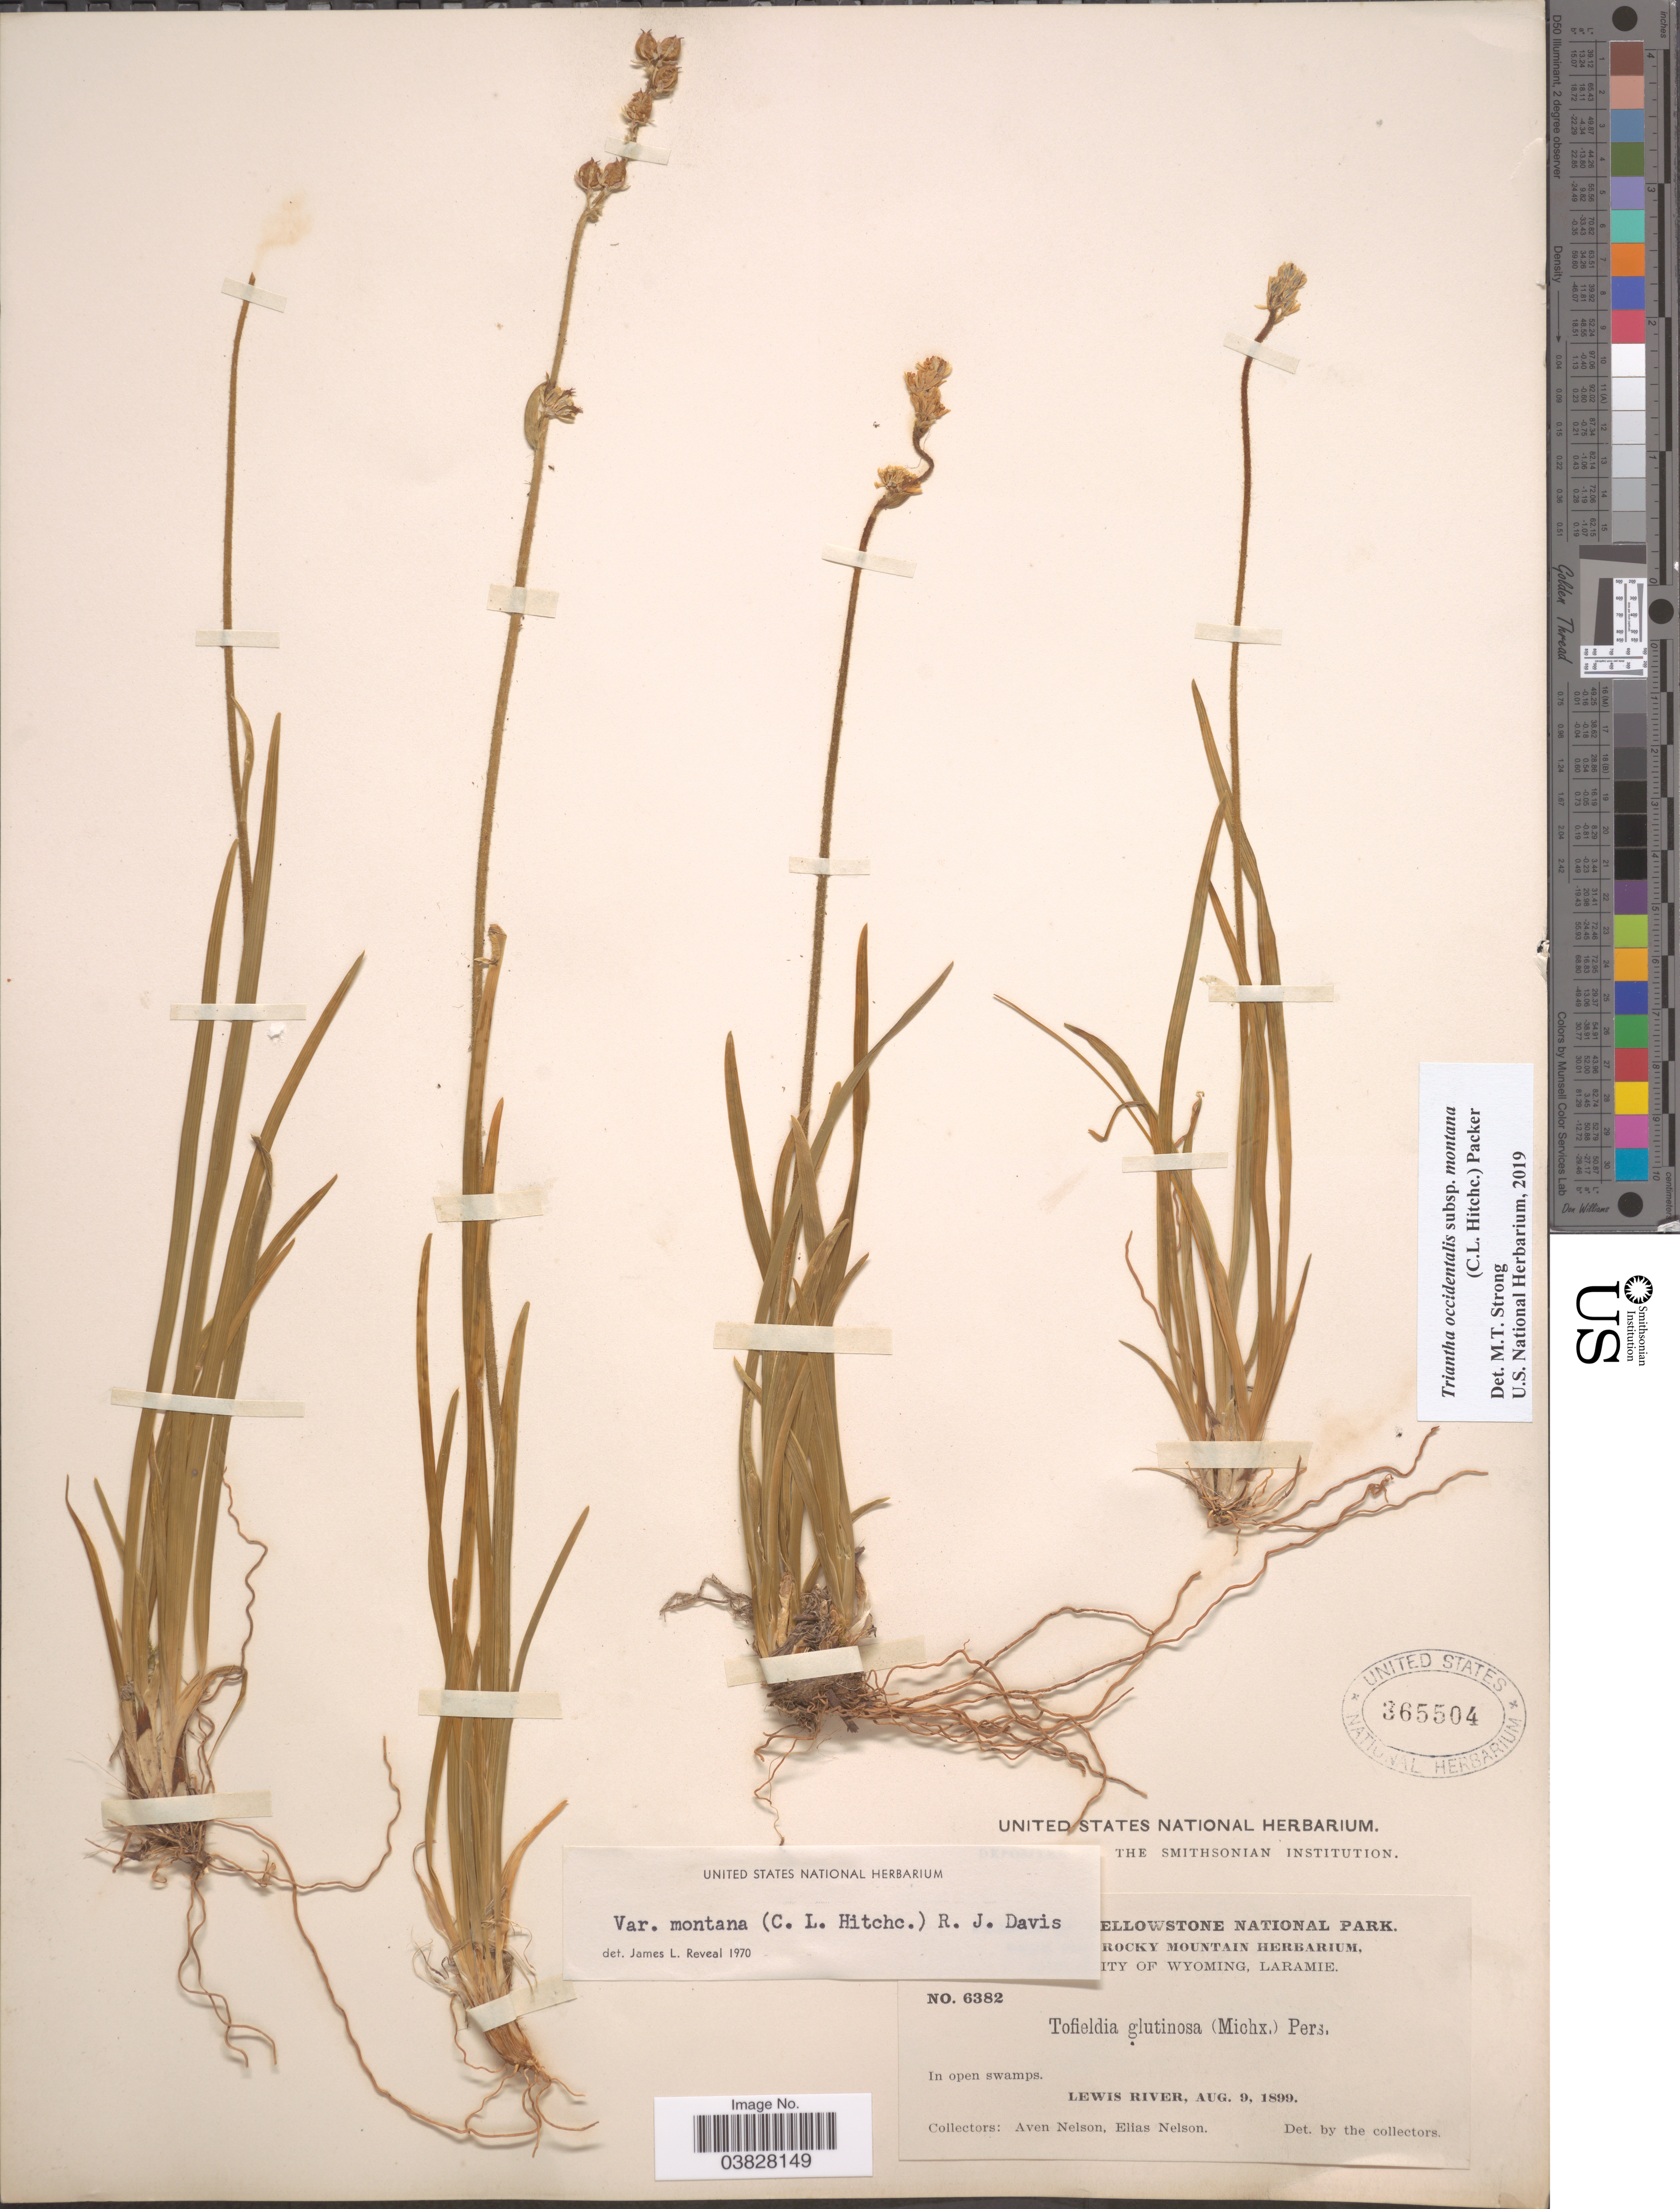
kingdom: Plantae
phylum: Tracheophyta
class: Liliopsida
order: Alismatales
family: Tofieldiaceae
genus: Triantha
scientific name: Triantha occidentalis subsp. montana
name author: (C.L. Hitchc.) Packer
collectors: A. Nelson & E. Nelson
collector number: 6382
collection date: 1899-08-09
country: United States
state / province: Wyoming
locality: Lewis River.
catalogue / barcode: US 365504